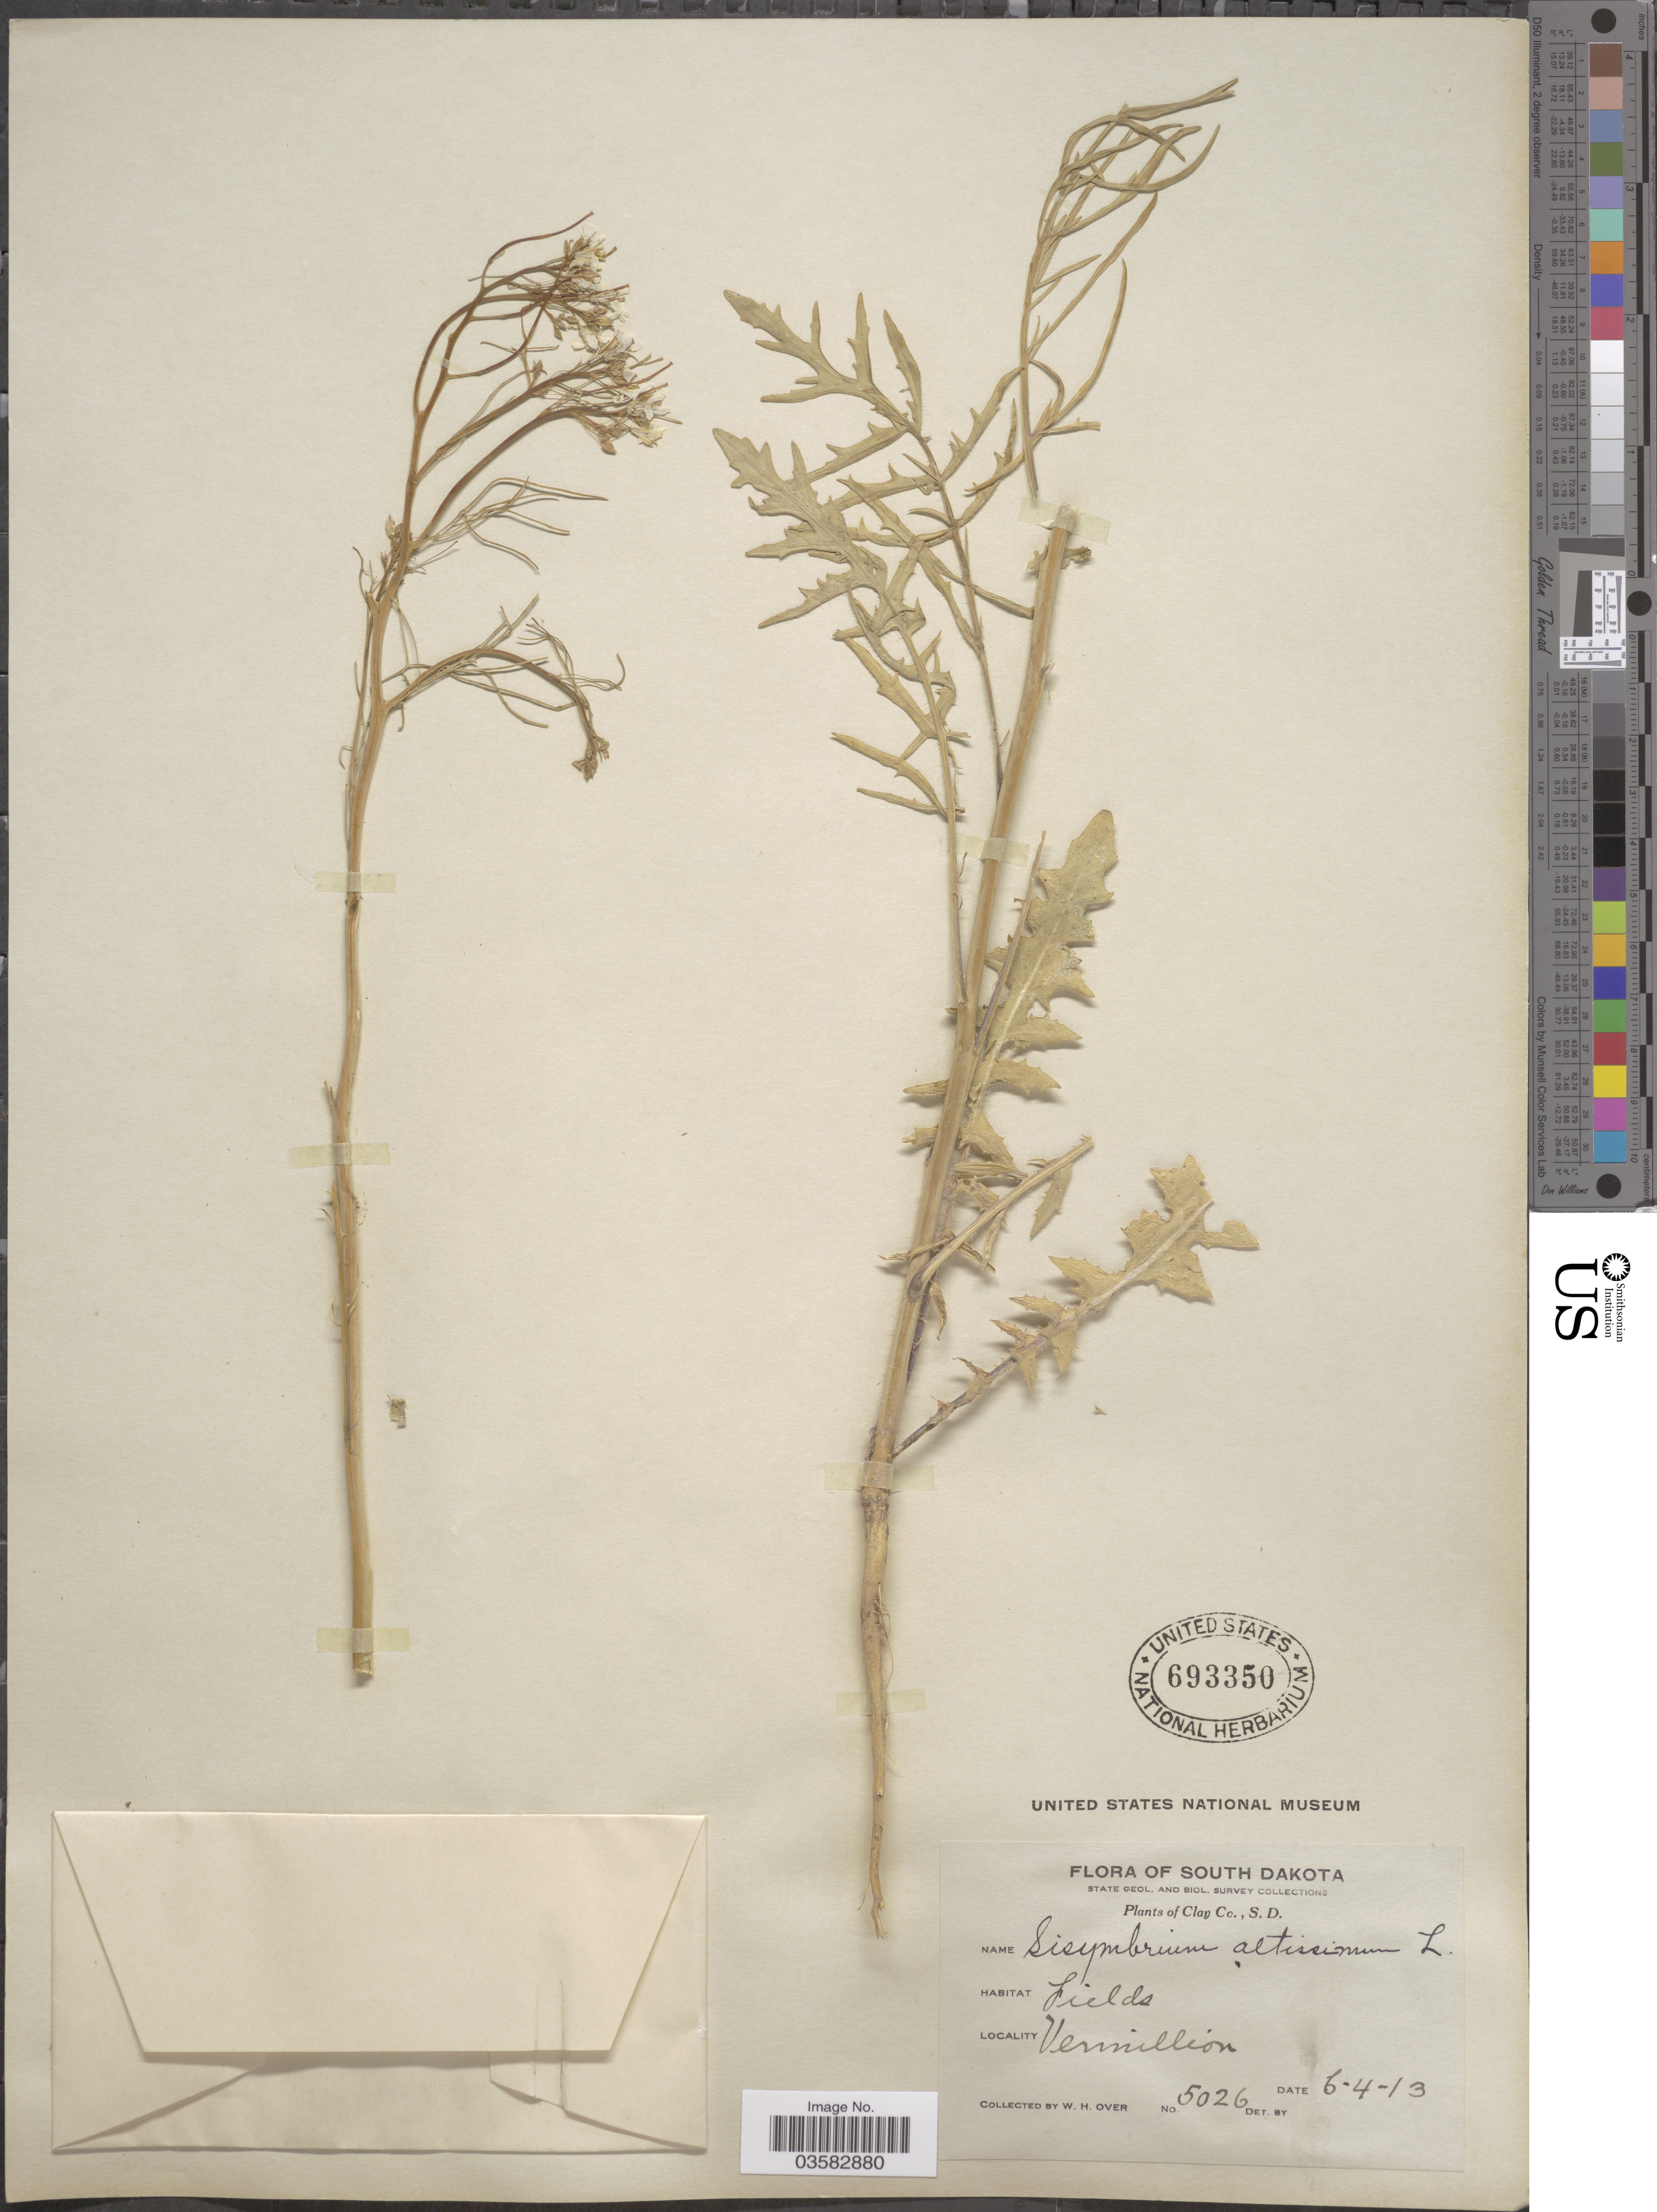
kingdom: Plantae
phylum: Tracheophyta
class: Magnoliopsida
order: Brassicales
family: Brassicaceae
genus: Sisymbrium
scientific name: Sisymbrium altissimum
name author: L.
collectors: W. Over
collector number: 5026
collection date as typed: Transcribed d/m/y: 4/6/13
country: United States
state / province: South Dakota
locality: Clay Co. Vermillion.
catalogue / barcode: US 693350